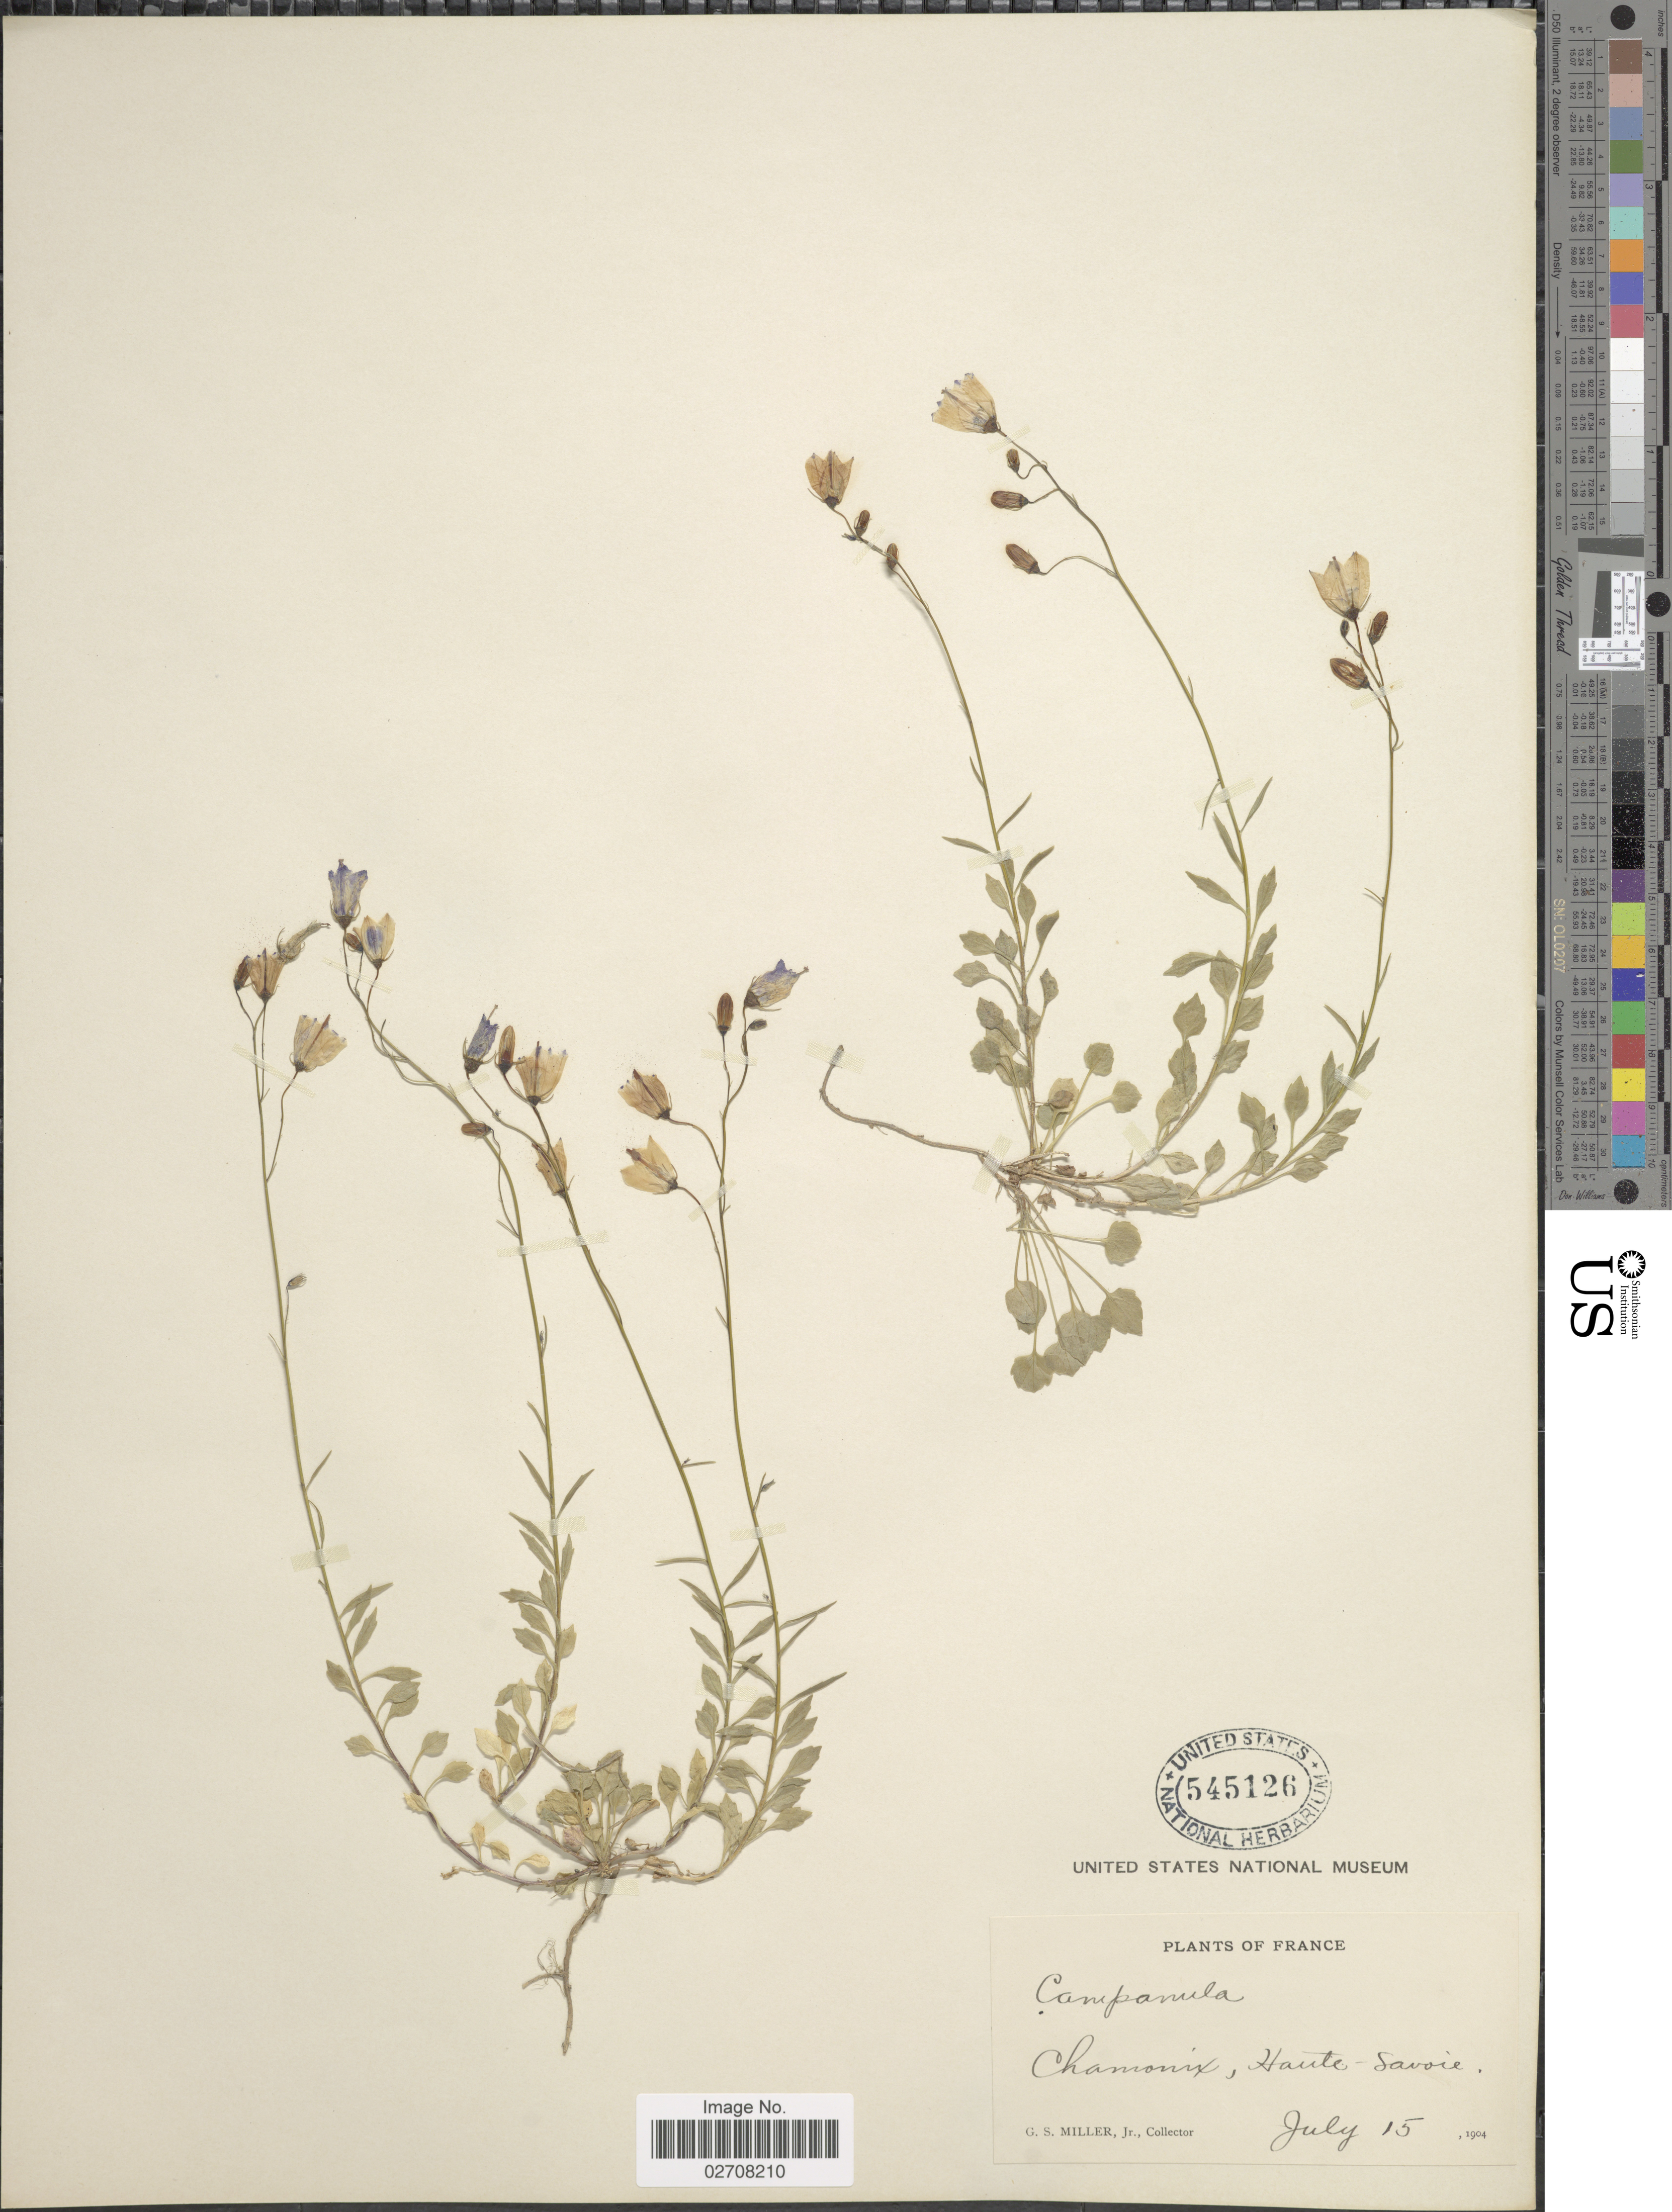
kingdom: Plantae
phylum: Tracheophyta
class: Magnoliopsida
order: Asterales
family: Campanulaceae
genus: Campanula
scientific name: Campanula sp.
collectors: G. S. Miller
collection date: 1904-07-15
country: France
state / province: Auvergne-Rhône-Alpes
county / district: Haute-Savoie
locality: Chamonix, Haute-Savoie.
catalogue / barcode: US 545126